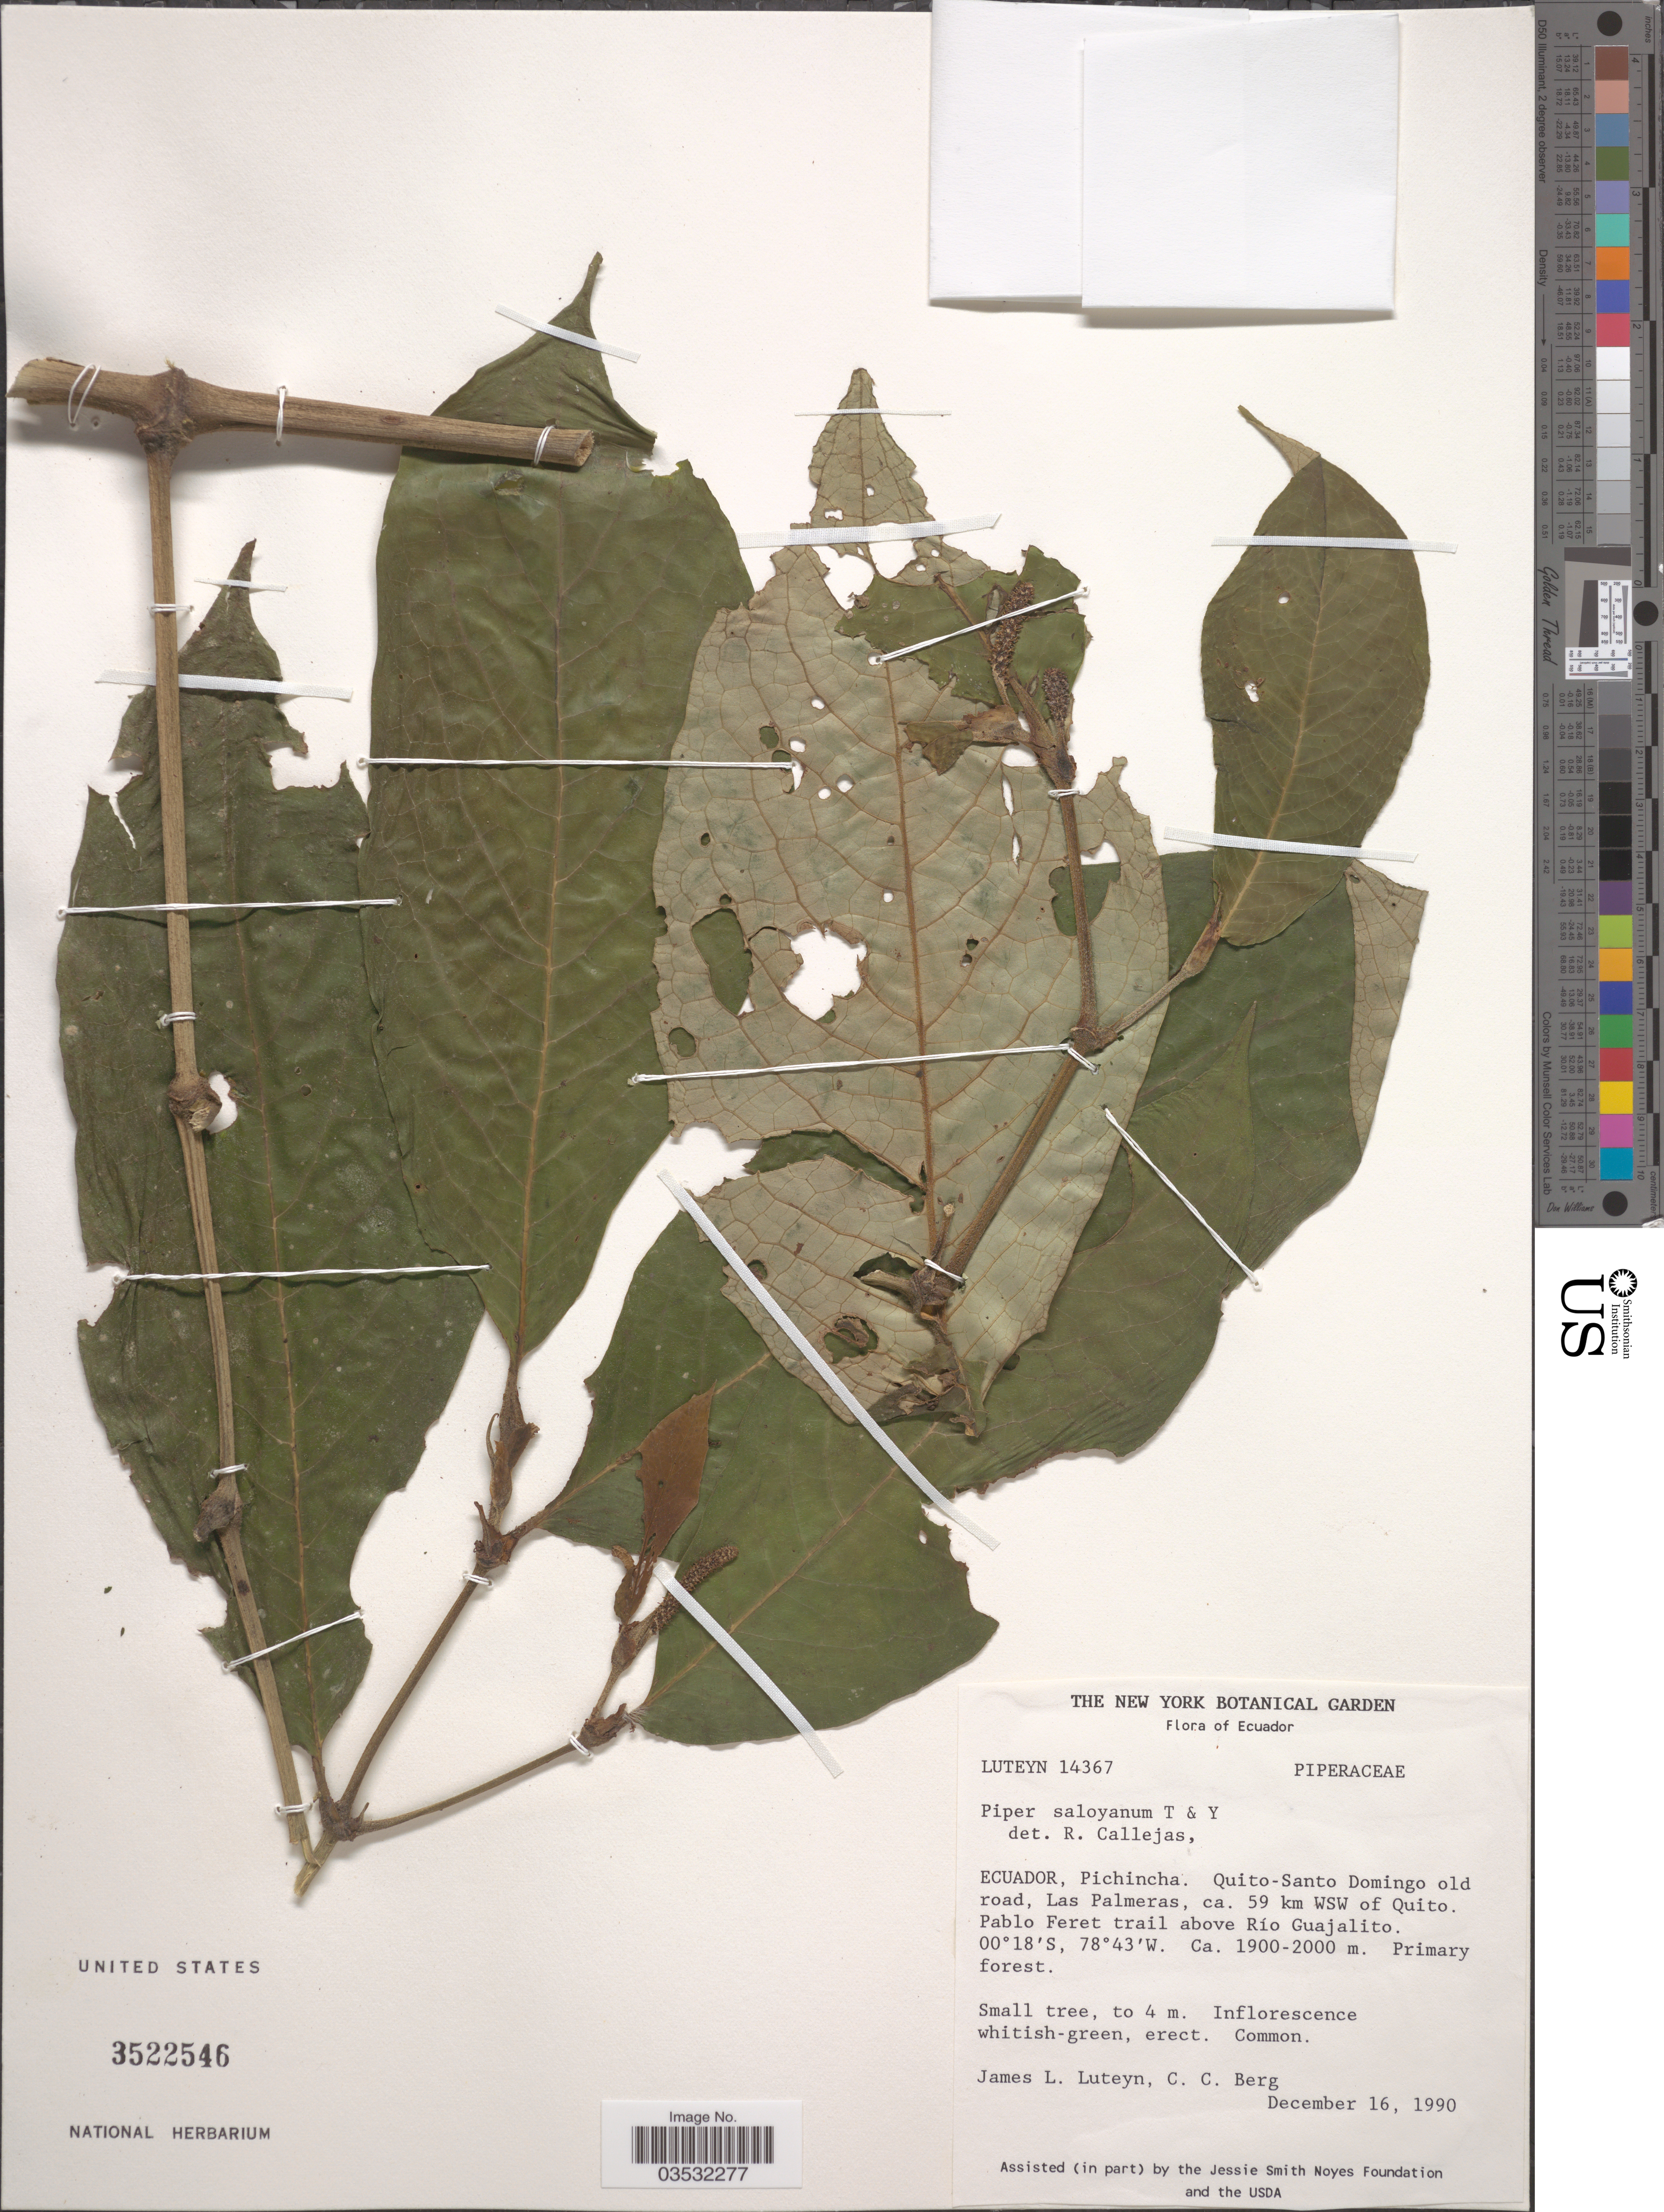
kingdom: Plantae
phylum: Tracheophyta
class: Magnoliopsida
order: Piperales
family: Piperaceae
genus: Piper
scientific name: Piper saloyanum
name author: Trel. & Yunck.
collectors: J. L. Luteyn & C. C. Berg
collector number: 14367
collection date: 1990-12-16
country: Ecuador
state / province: Pichincha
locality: Quito-Santo Domingo old road, Las Palmeras, ca. 59 km WSW of Quito. Pablo Feret trail above Río Guajalito.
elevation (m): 1900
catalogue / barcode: US 3522546